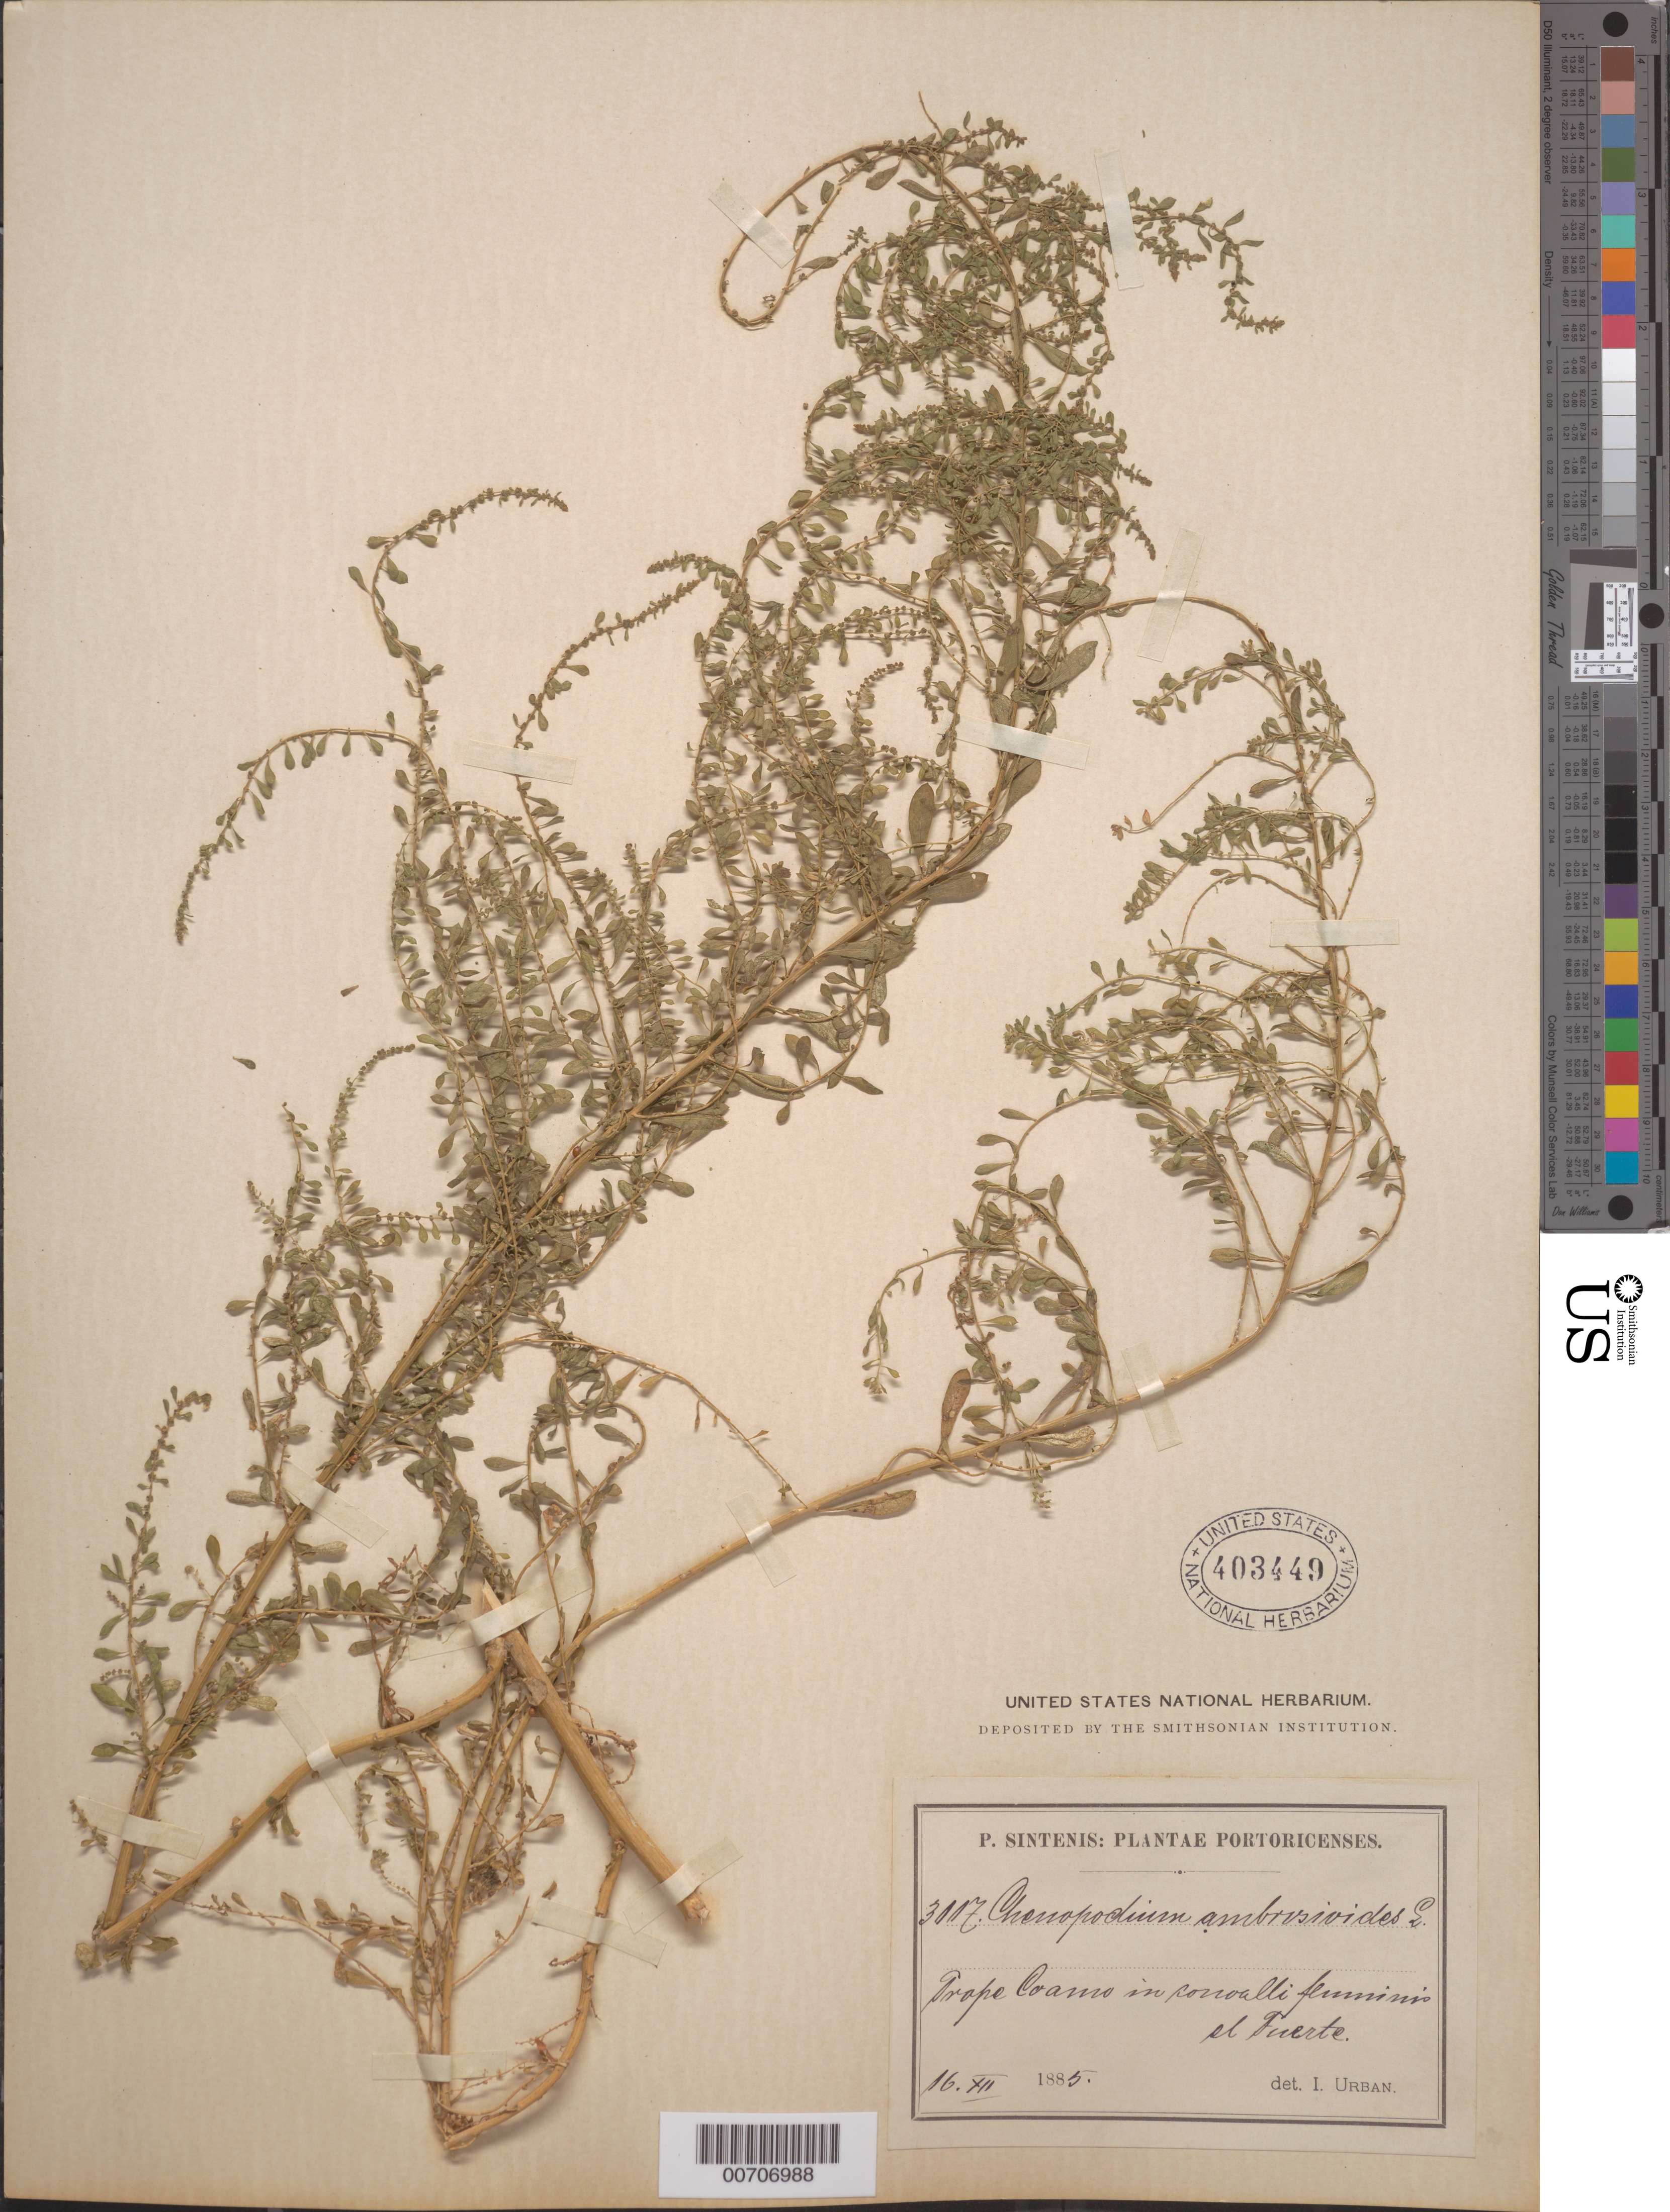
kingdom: Plantae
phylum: Tracheophyta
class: Magnoliopsida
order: Caryophyllales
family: Amaranthaceae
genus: Chenopodium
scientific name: Chenopodium ambrosioides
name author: L.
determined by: Urban, Ignatz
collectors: P. Sintenis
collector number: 3007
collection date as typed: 16 Dec 1885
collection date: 1885-12-16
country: Puerto Rico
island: Greater Antilles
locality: Prope Coamo in conoalli femminis el Fuerte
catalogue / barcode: US 403449